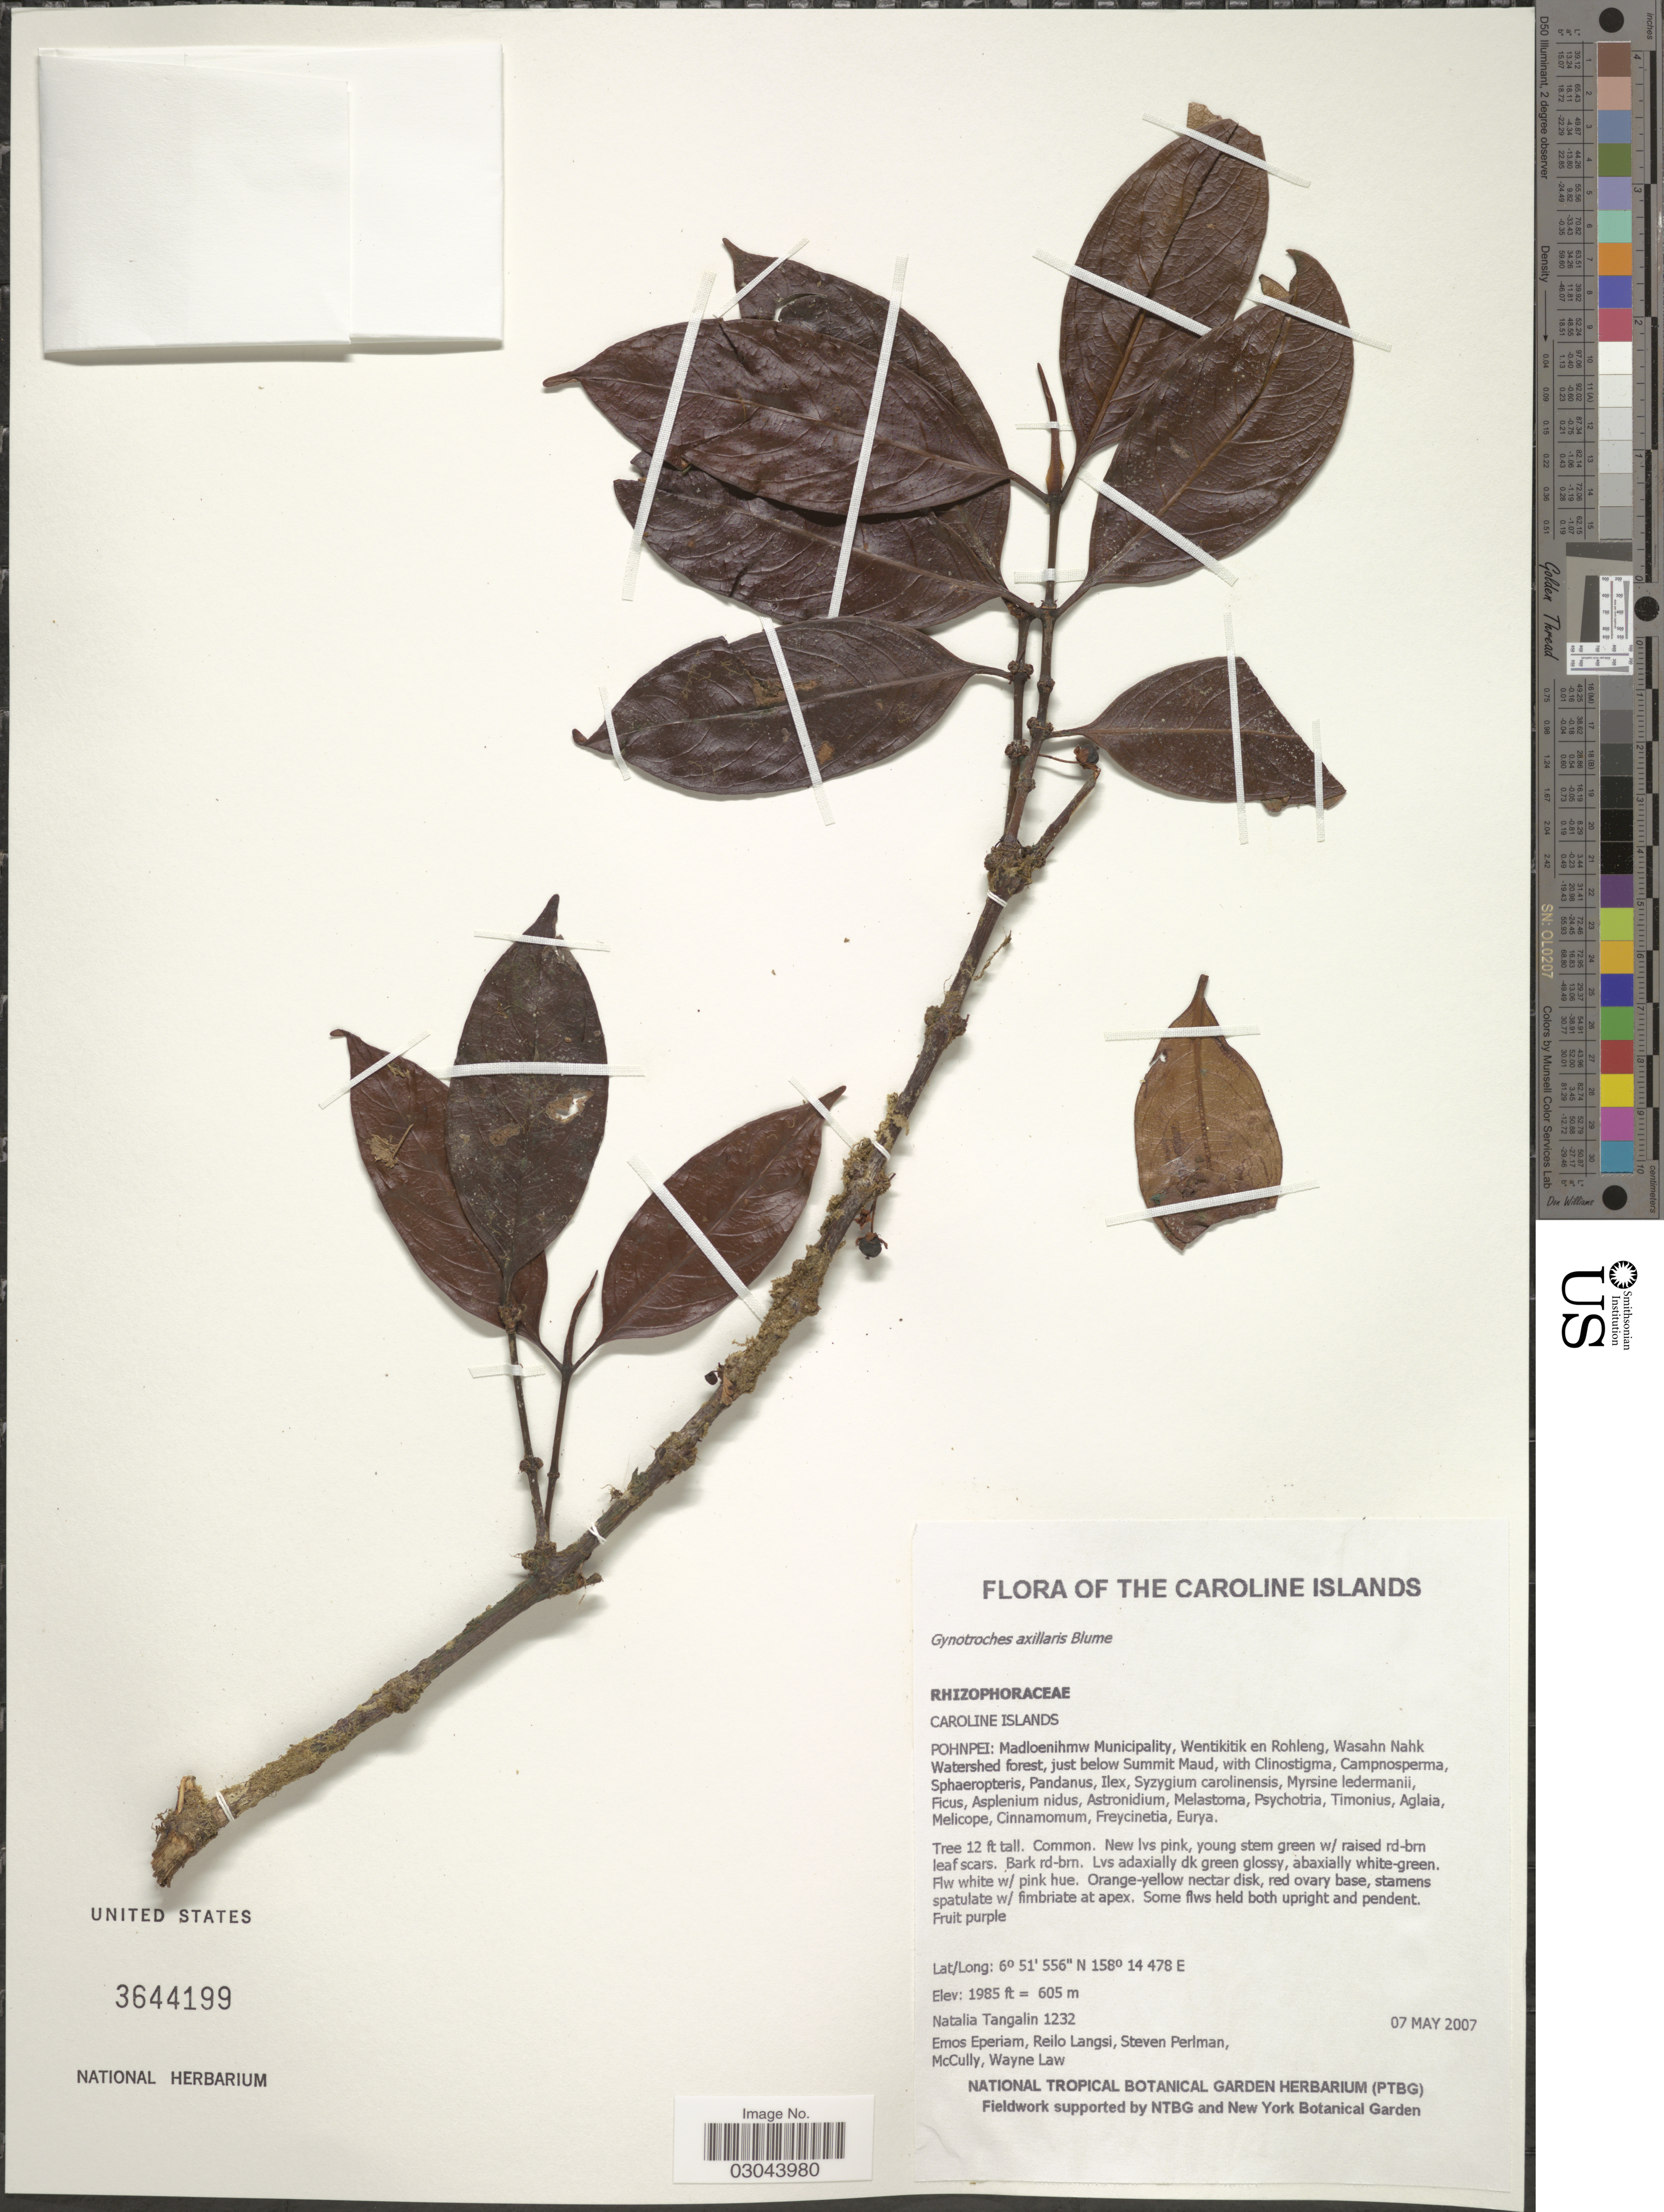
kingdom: Plantae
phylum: Tracheophyta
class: Magnoliopsida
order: Malpighiales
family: Rhizophoraceae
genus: Gynotroches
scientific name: Gynotroches axillaris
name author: Blume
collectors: N. Tangalin, E. Eperiam, R. Langsi, S. Perlman & et al.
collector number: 1232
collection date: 2007-05-07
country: Micronesia, Federated States of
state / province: Pohnpei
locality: Caroline Islands. Madloenihmw Municipality, Wentikitik en Rohleng, Wasahn Nahk Watershed forest, just below Summit Maud.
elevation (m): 605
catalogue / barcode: US 3644199